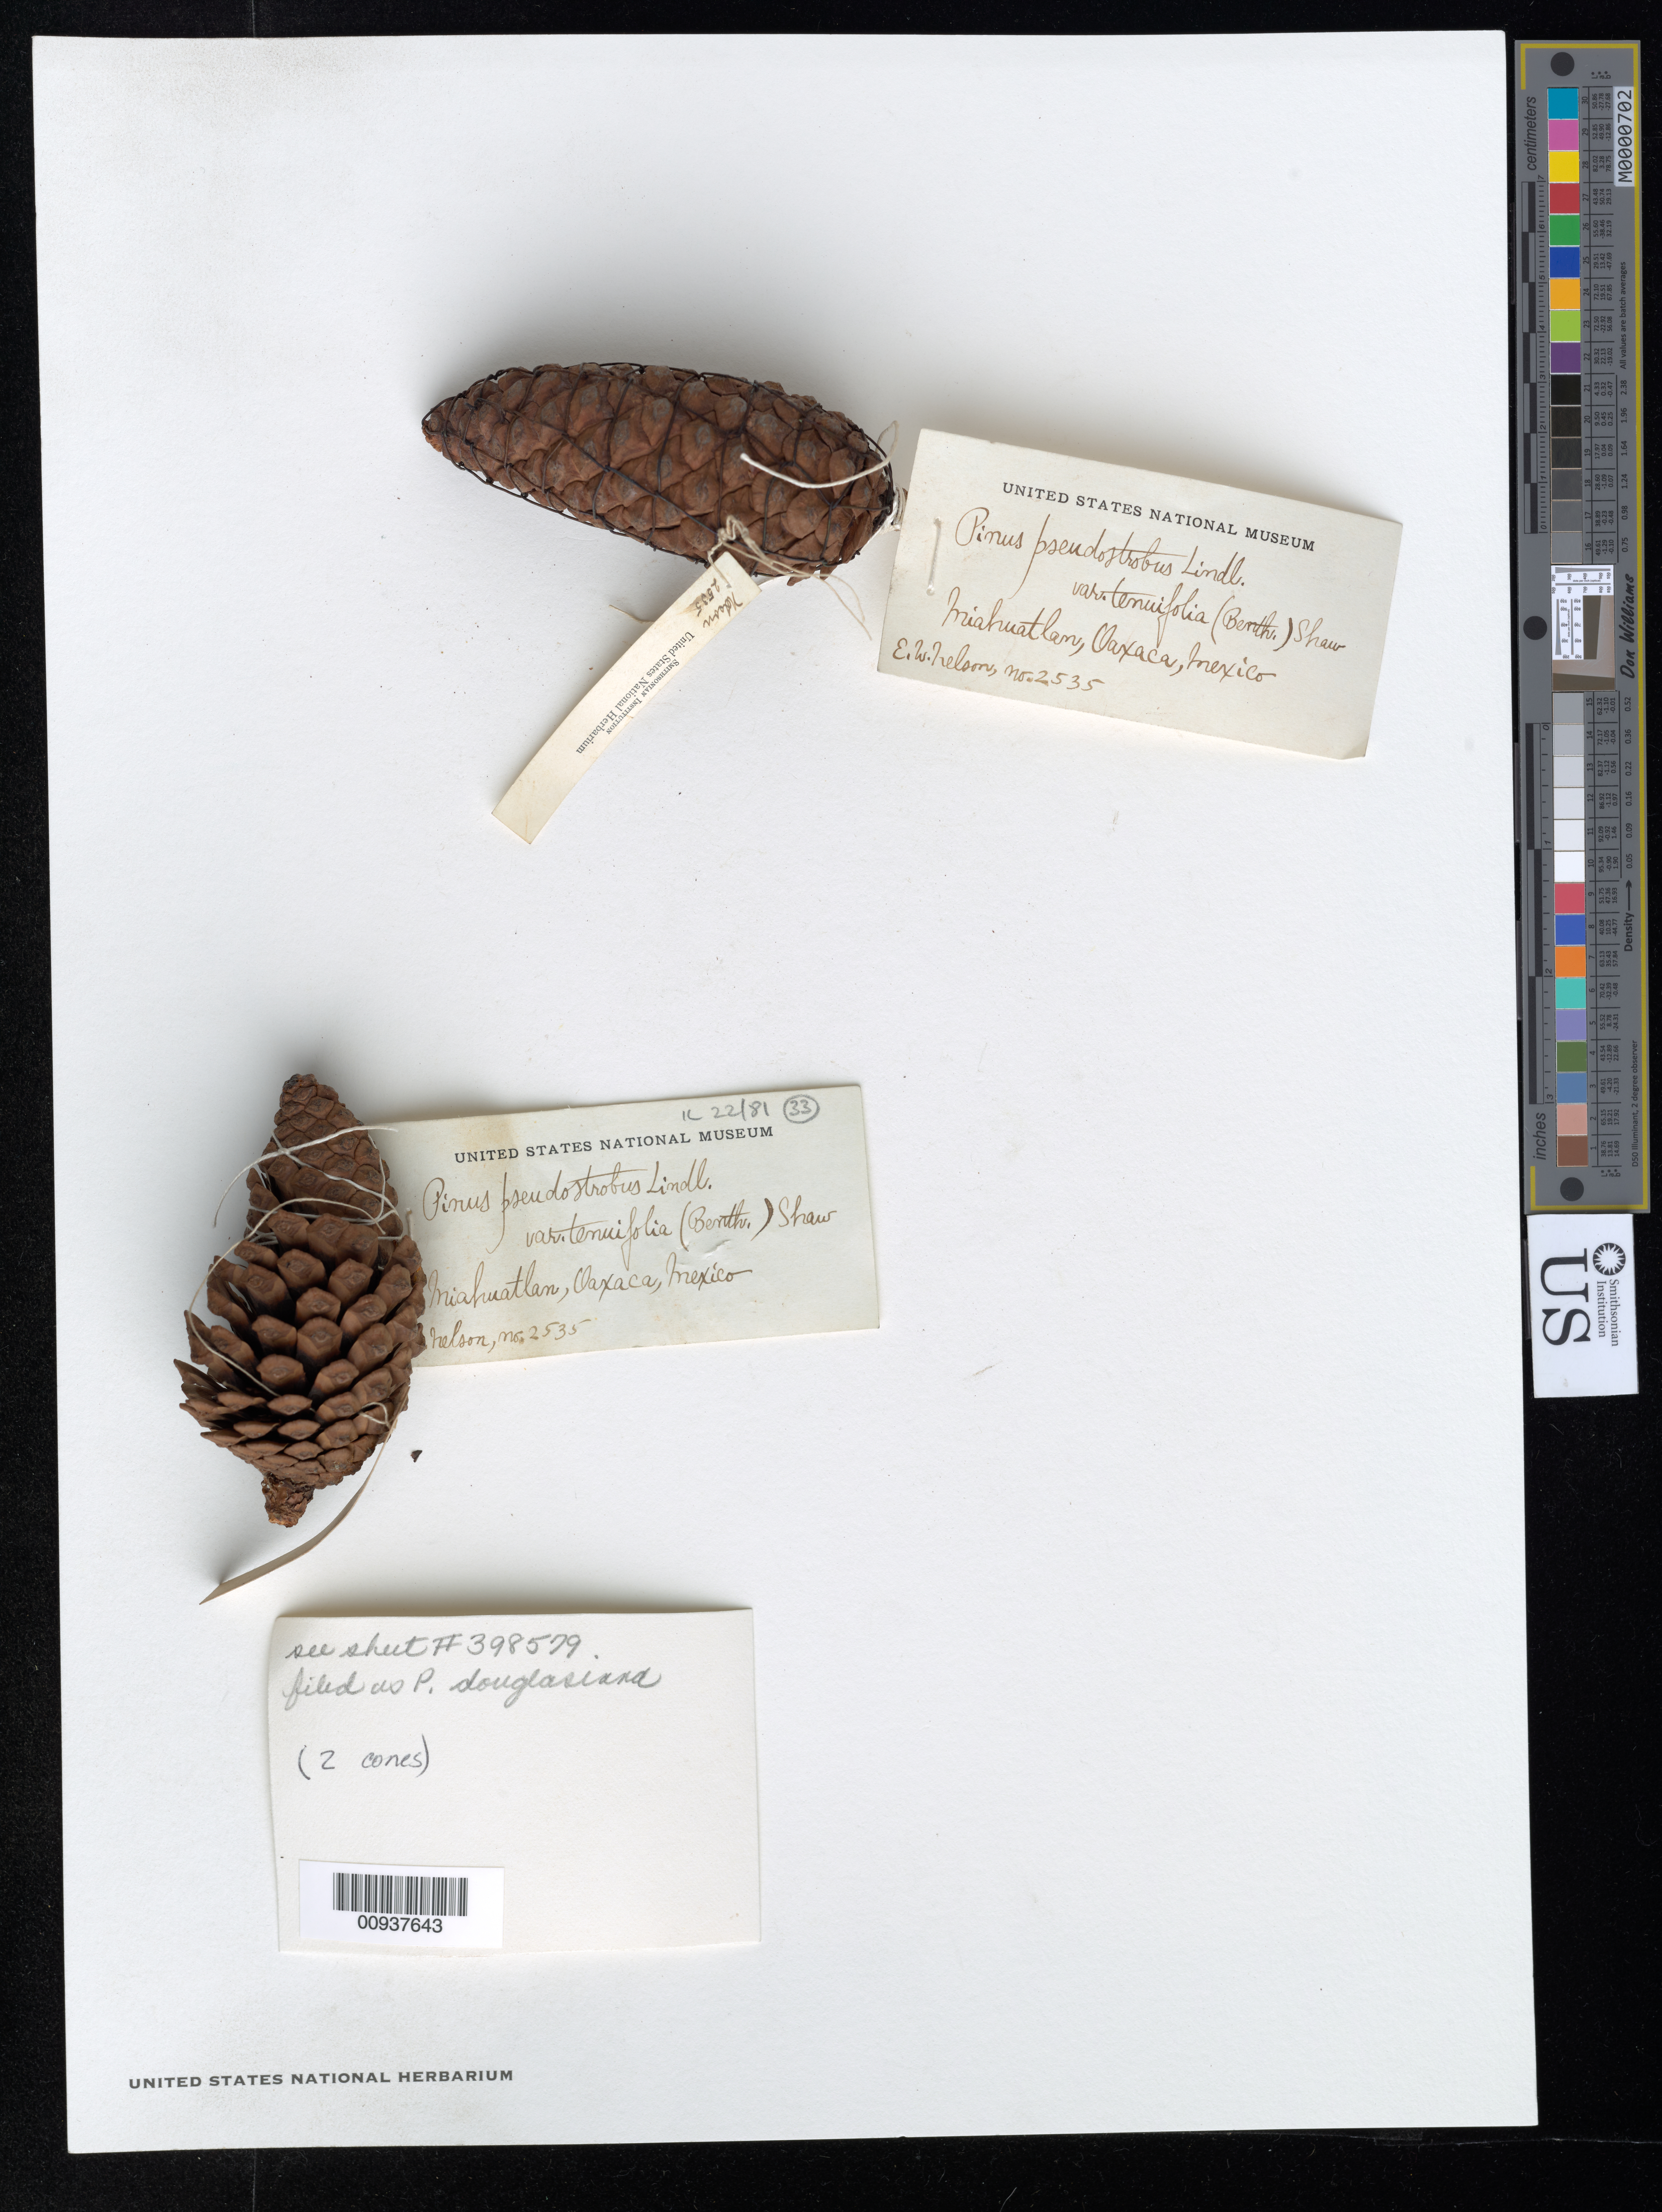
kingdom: Plantae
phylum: Tracheophyta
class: Pinopsida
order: Pinales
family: Pinaceae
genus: Pinus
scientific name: Pinus douglasiana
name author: Martínez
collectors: E. W. Nelson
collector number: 2535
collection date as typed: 1895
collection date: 1895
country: Mexico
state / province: Oaxaca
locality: Edo. Oaxaca.